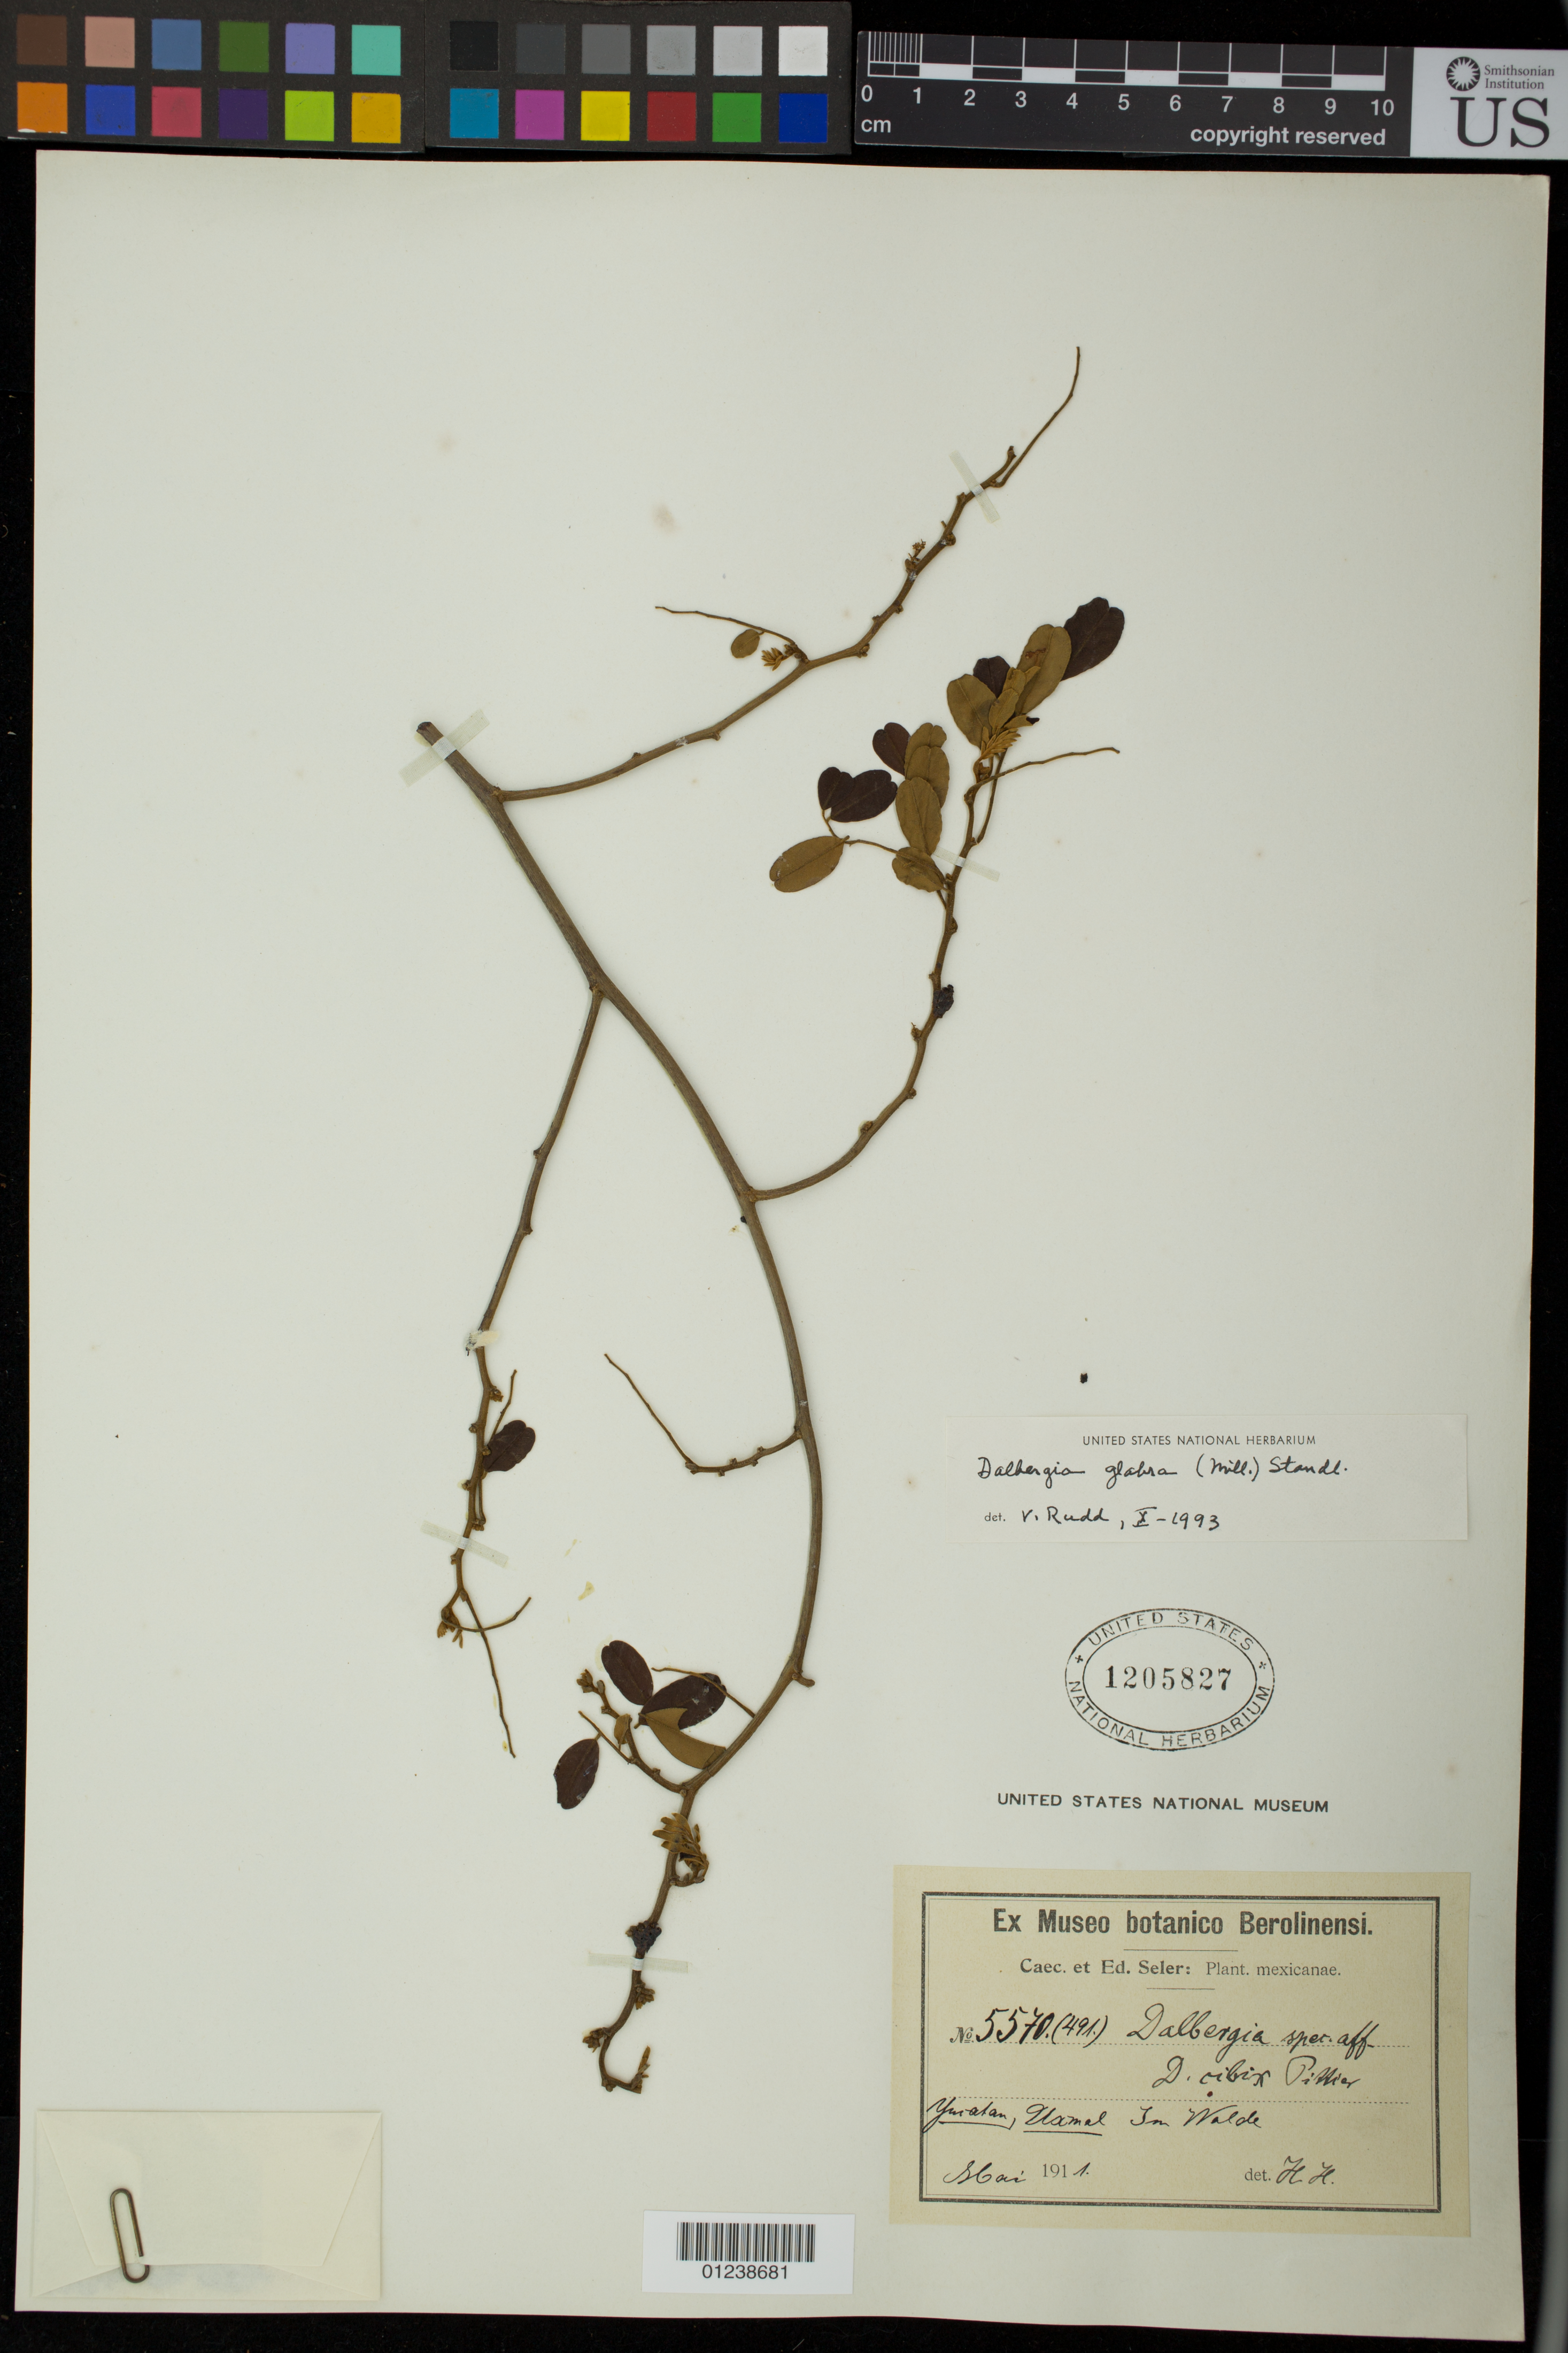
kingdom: Plantae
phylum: Tracheophyta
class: Magnoliopsida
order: Fabales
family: Fabaceae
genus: Dalbergia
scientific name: Dalbergia glabra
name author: (Mill.) Standl.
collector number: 5570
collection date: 1911-05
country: Mexico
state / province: Yucatan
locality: Uxmal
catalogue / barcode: US 1205827